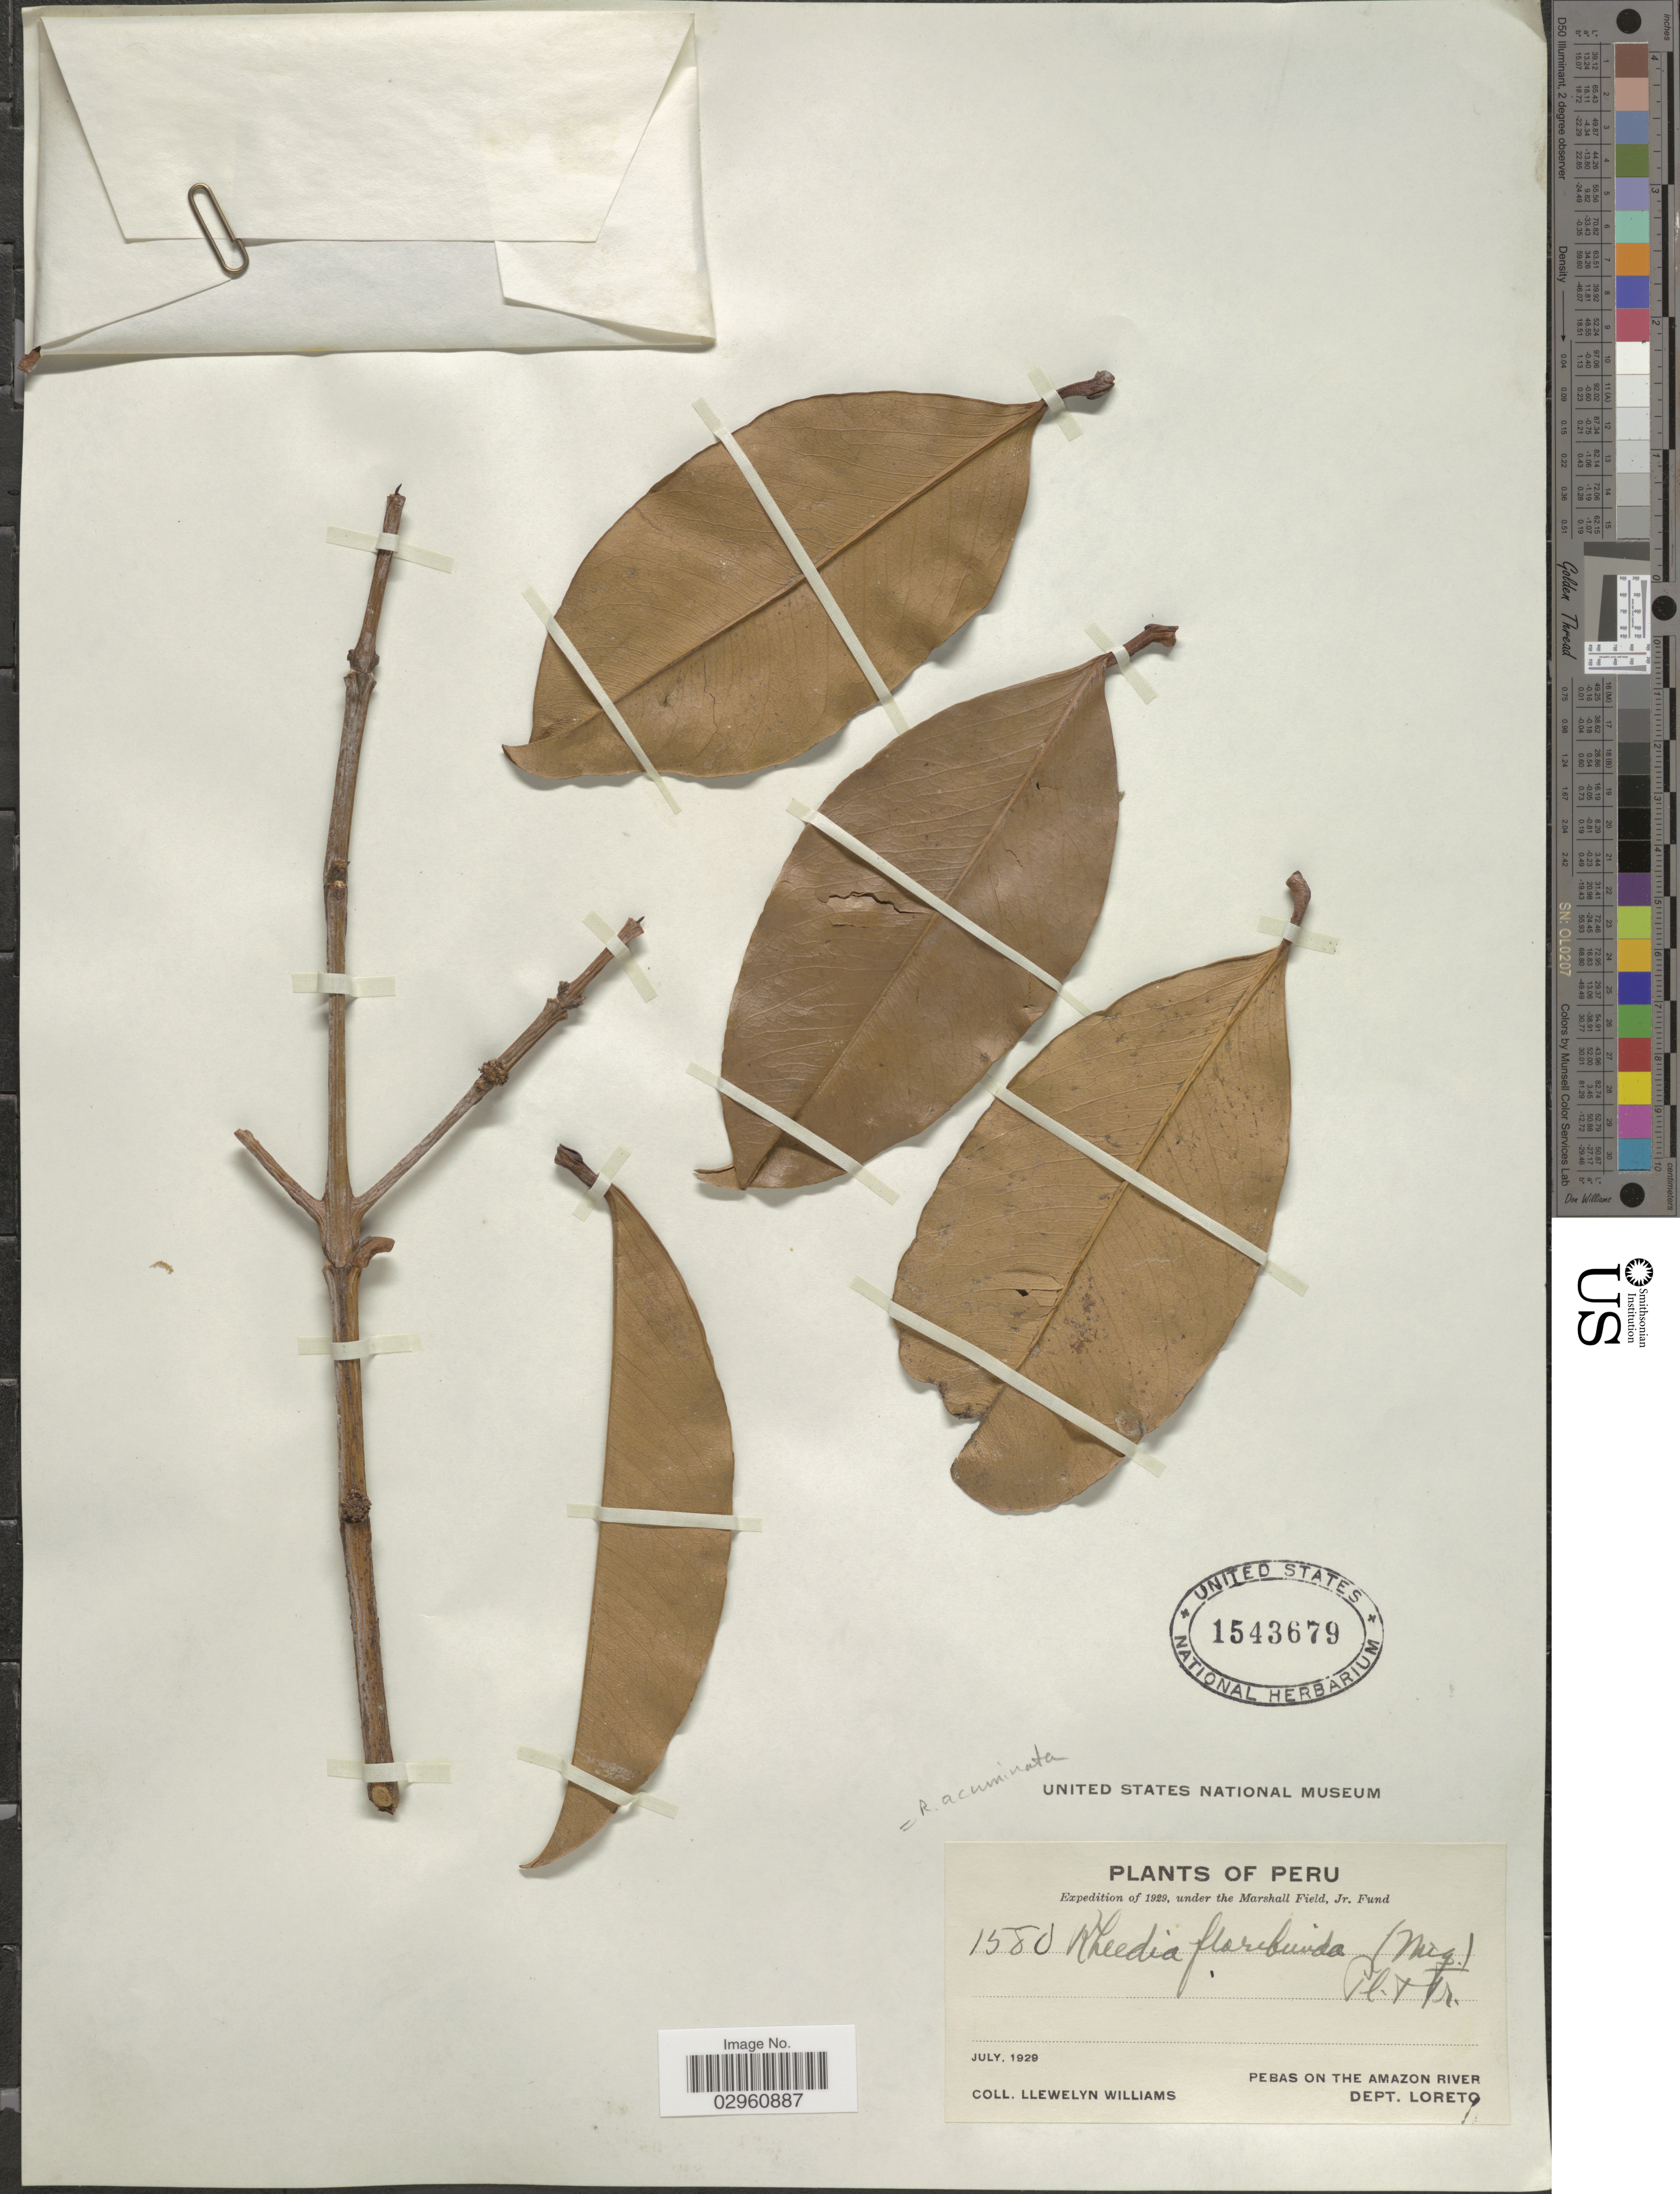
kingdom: Plantae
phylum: Tracheophyta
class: Magnoliopsida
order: Malpighiales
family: Clusiaceae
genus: Garcinia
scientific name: Garcinia madruno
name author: (Kunth) Hammel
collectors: Ll. Williams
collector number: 1580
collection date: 1929-07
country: Peru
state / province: Loreto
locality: Pebas on the Amazon River. Dept. Loreto.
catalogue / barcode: US 1543679